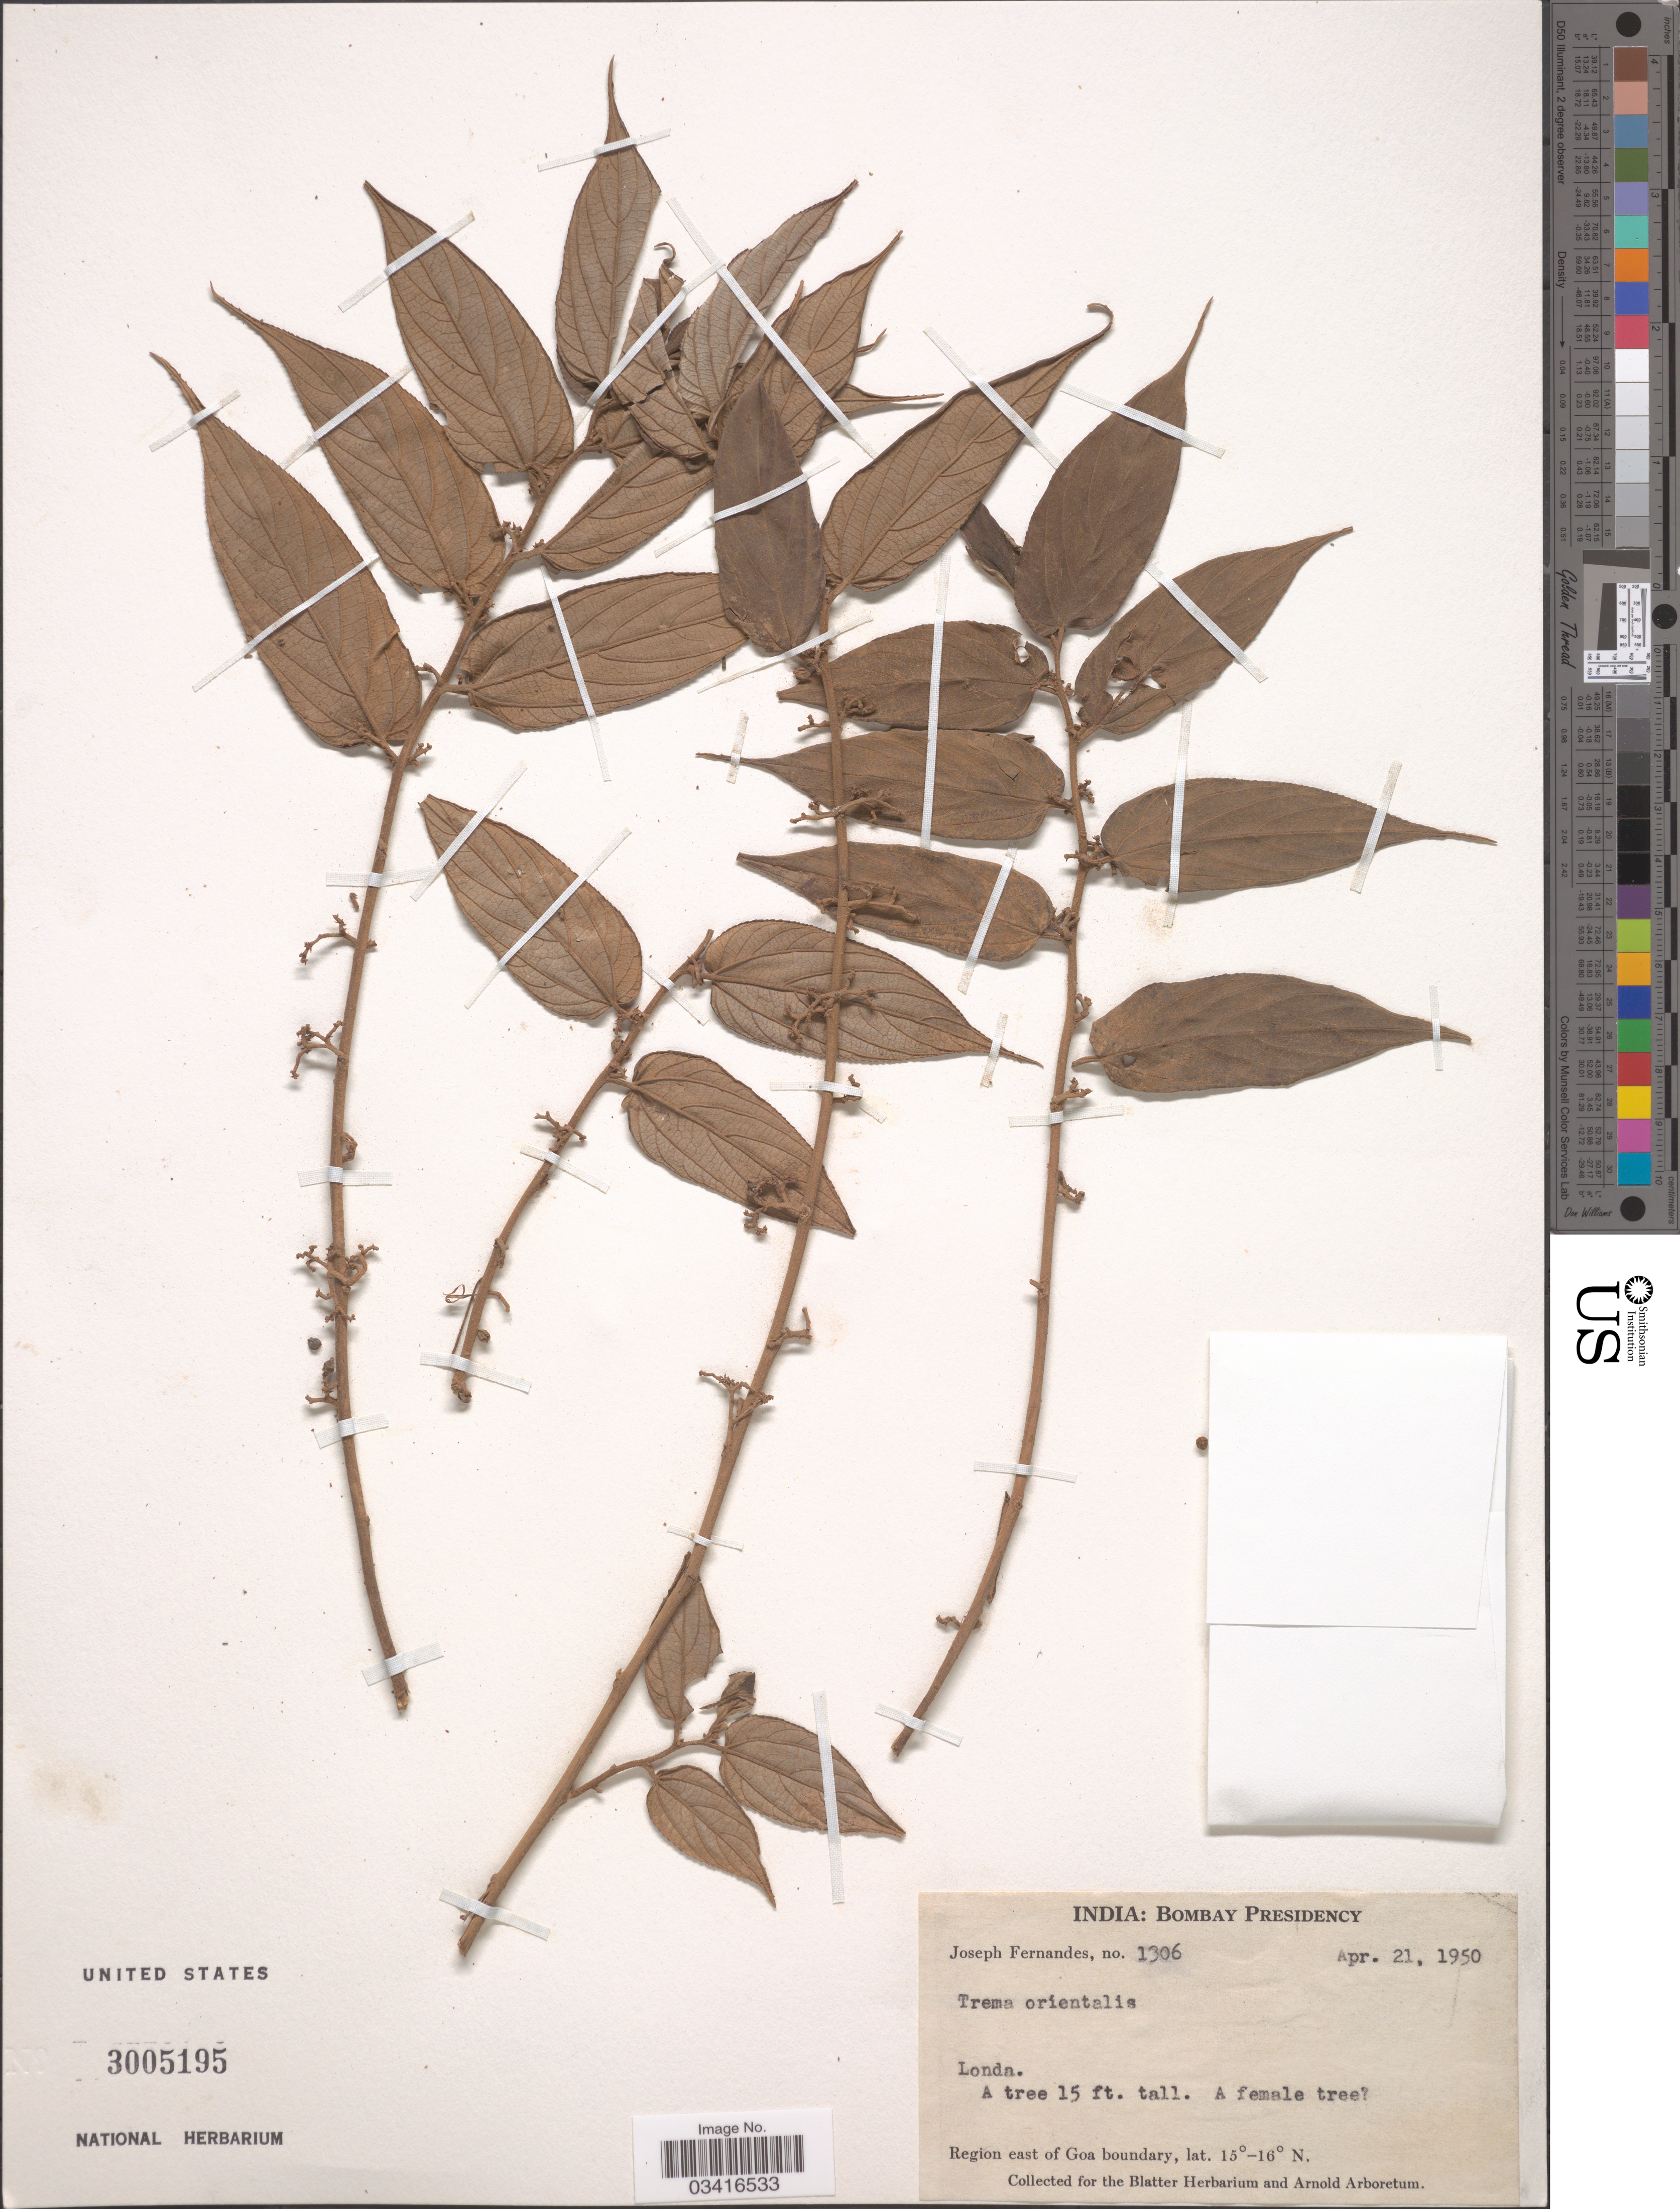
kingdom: Plantae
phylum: Tracheophyta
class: Magnoliopsida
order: Rosales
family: Cannabaceae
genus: Trema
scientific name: Trema orientale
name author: (L.) Blume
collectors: J. Fernandes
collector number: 1306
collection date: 1950-04-21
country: India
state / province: Goa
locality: Bombay Presidency. Londa. Region east of Goa boundary.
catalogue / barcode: US 3005195